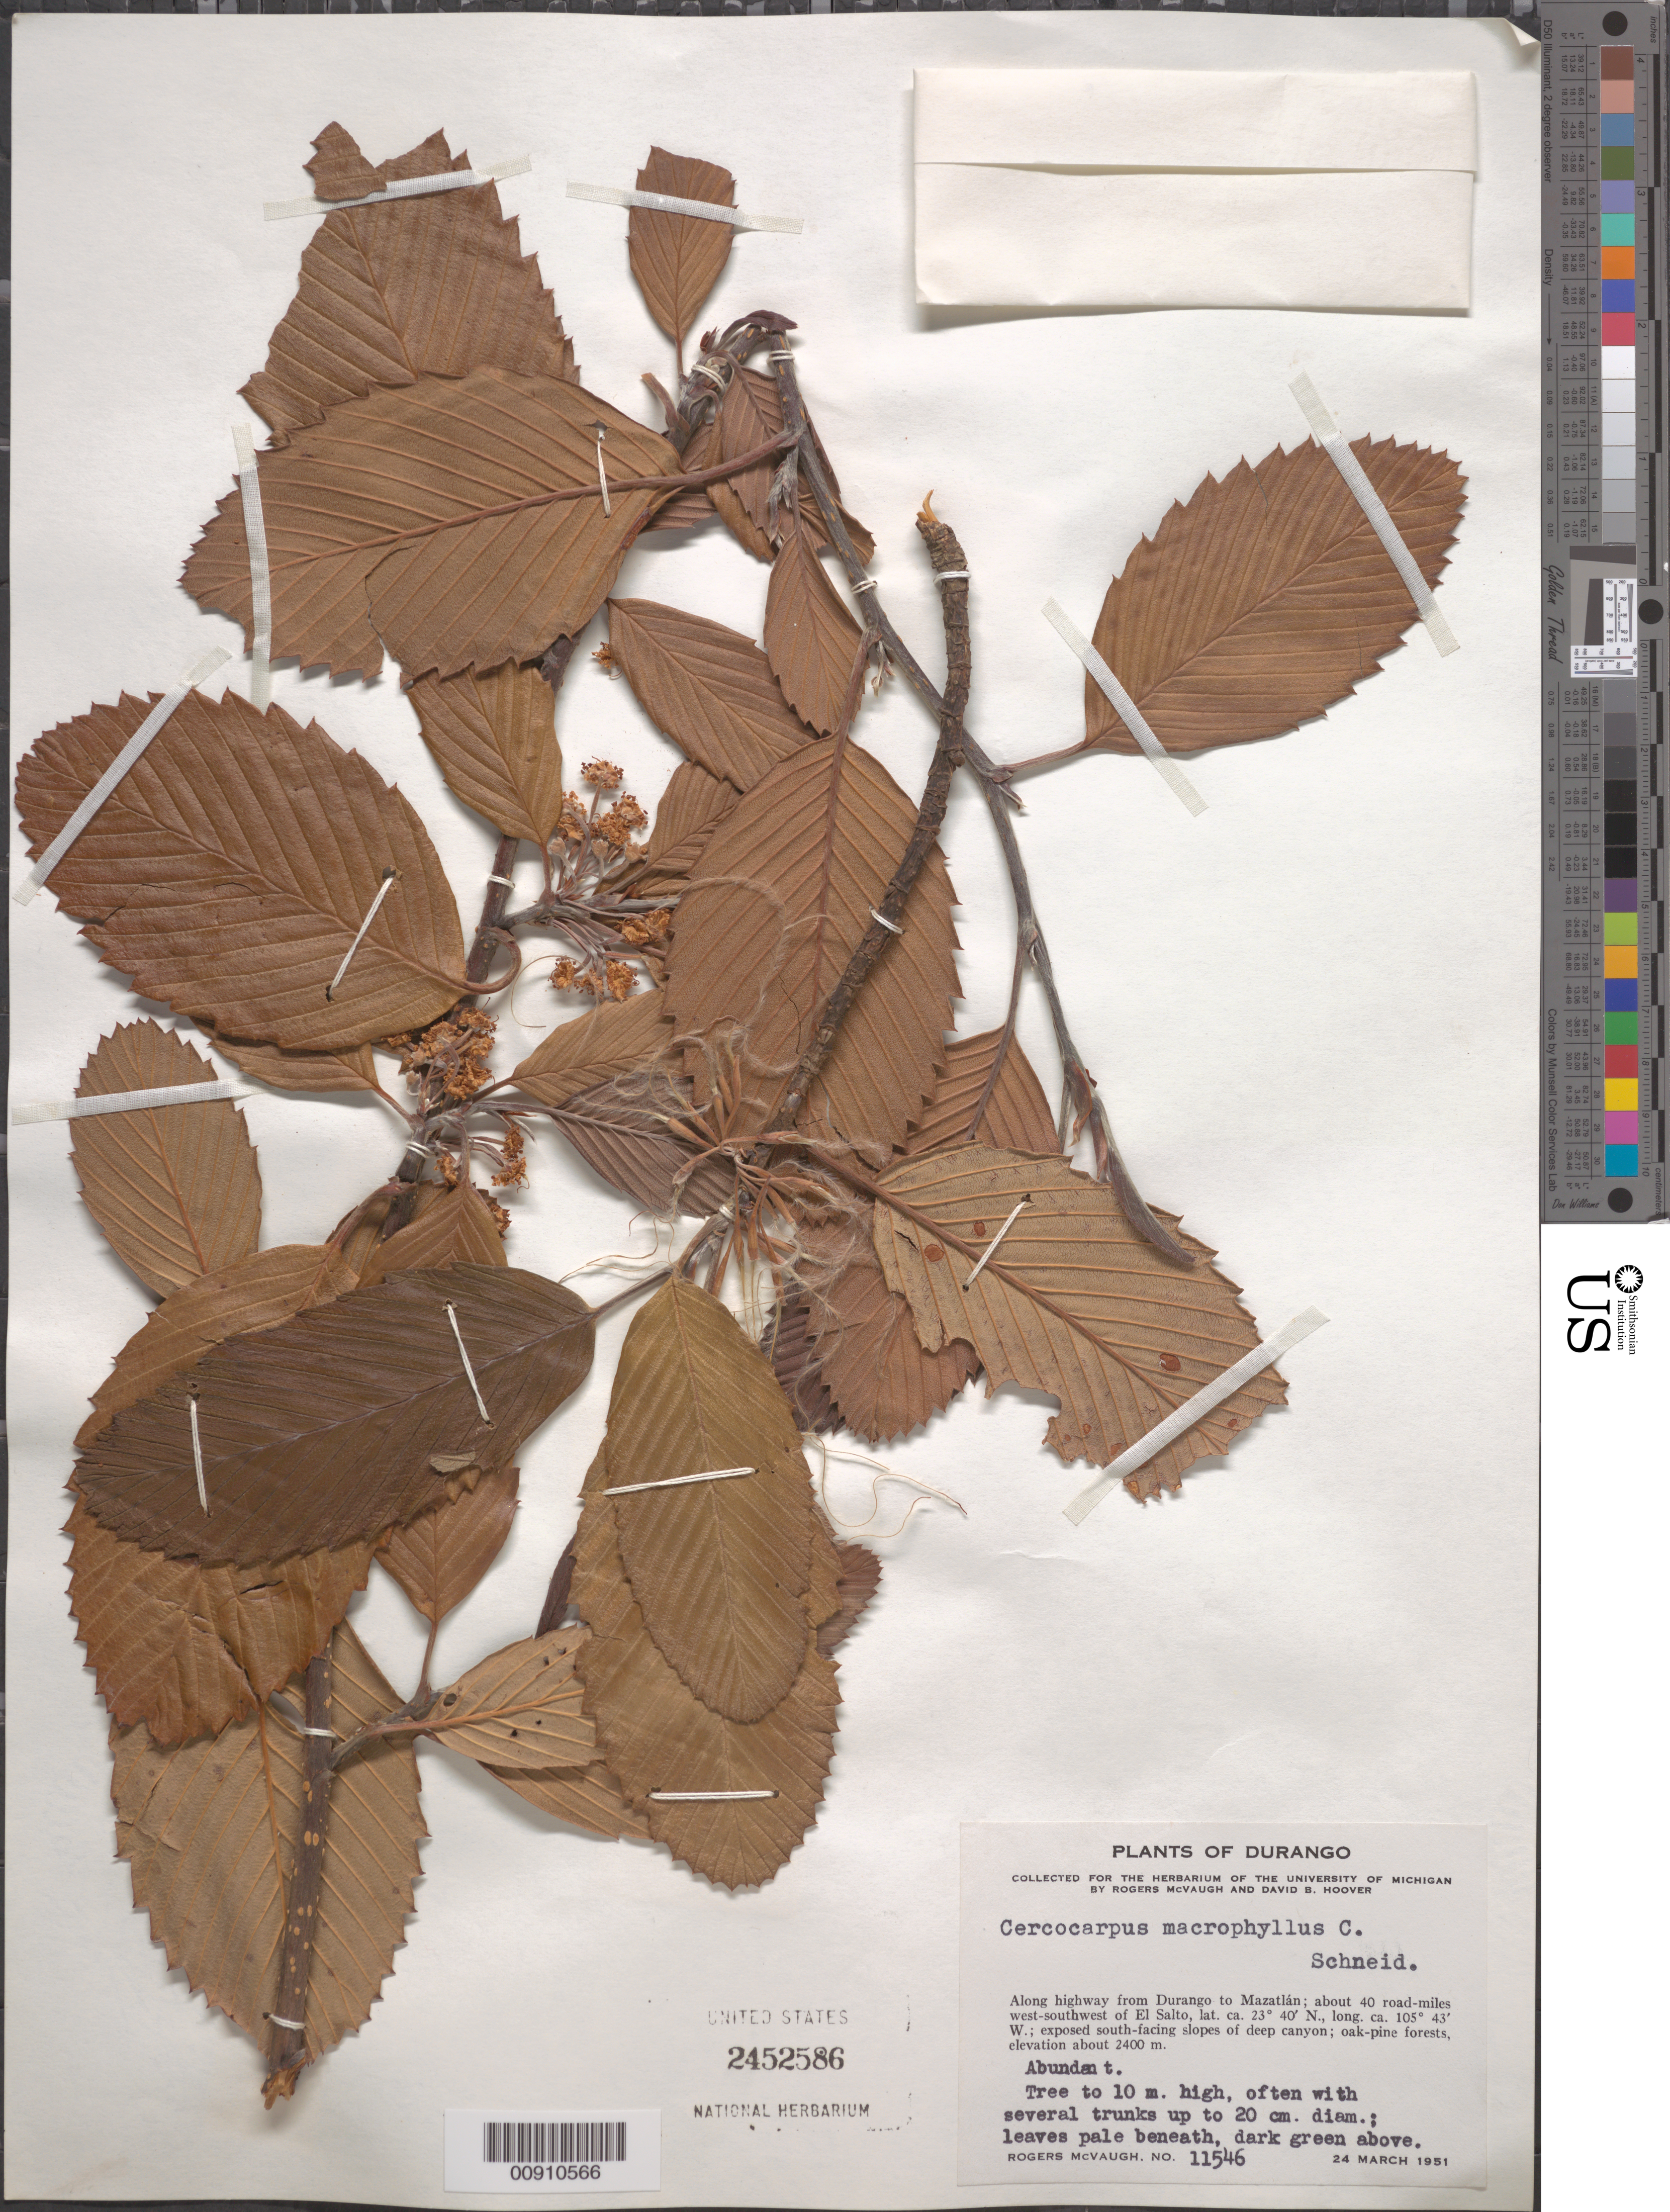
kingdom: Plantae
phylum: Tracheophyta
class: Magnoliopsida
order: Rosales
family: Rosaceae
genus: Cercocarpus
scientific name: Cercocarpus macrophyllus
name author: C.K. Schneid.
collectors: R. McVaugh & D. B. Hoover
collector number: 11546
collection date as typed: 24 Mar 1951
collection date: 1951-03-24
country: Mexico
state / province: Durango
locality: Along highway from Durango to Mazatlán; about 40 road-miles west-southwest of El Salto.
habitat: Exposed south-facing slopes of deep canyon; oak-pine forests.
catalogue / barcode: US 2452586